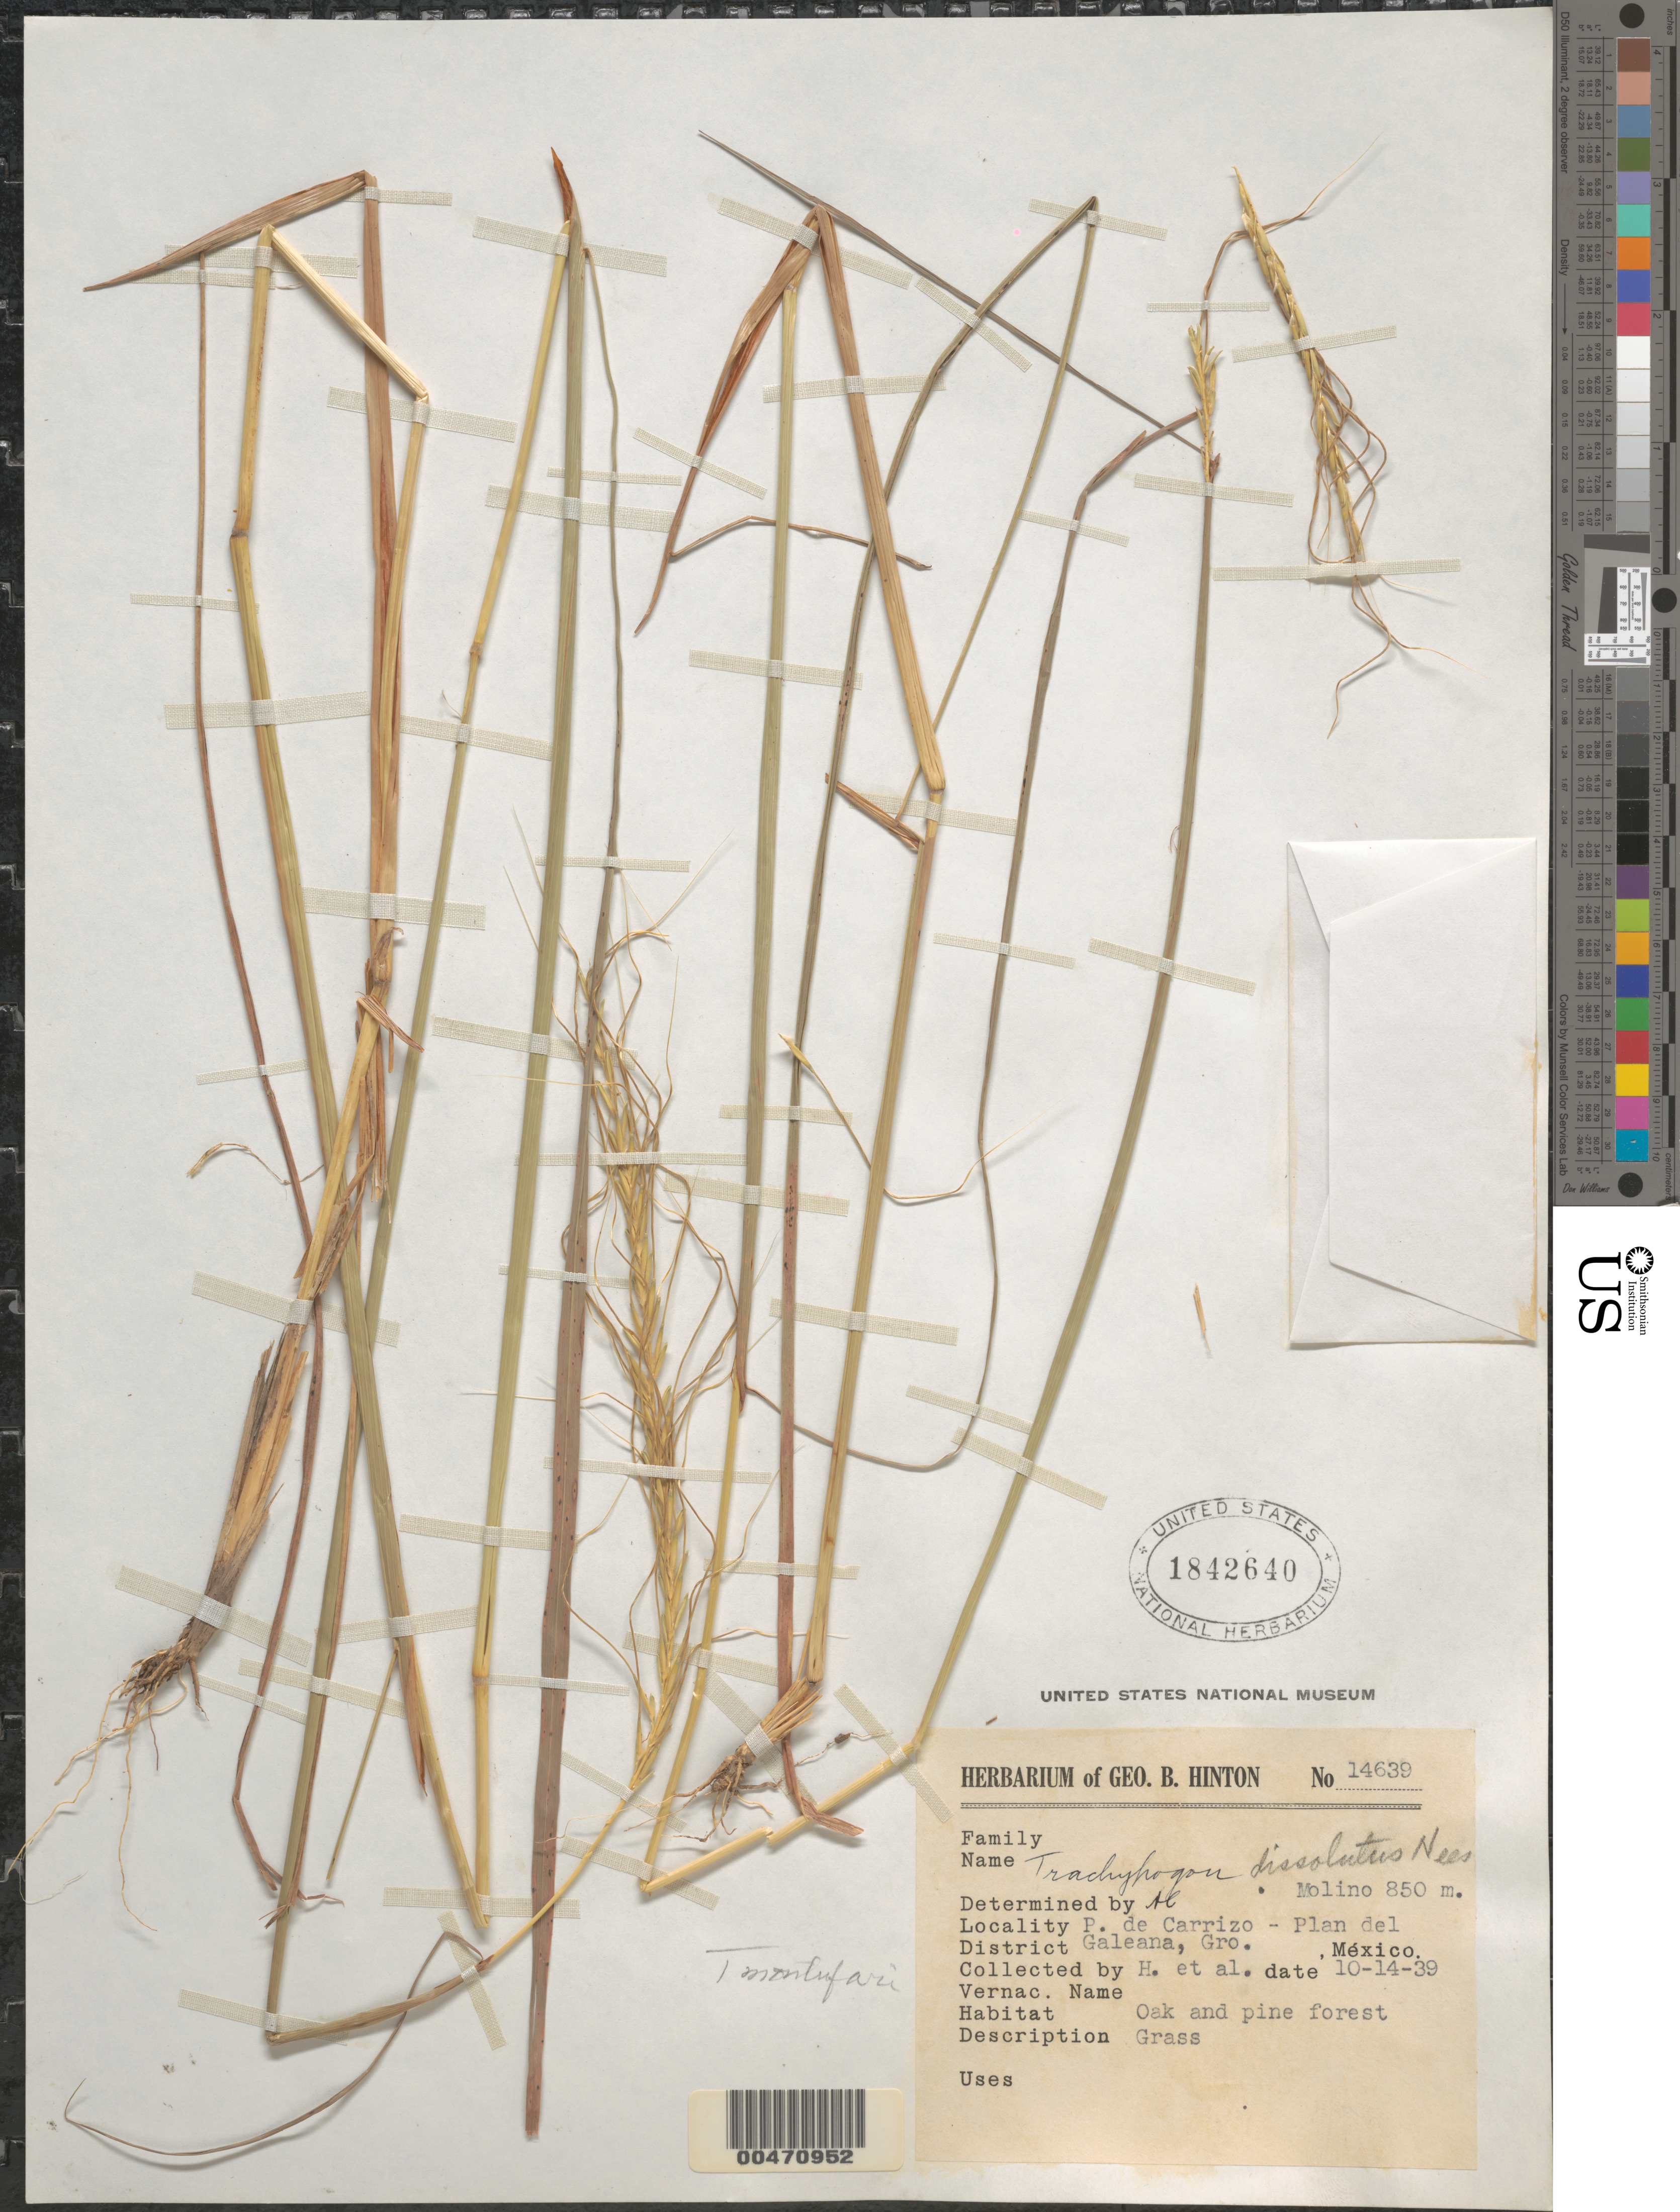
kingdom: Plantae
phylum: Tracheophyta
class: Liliopsida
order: Poales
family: Poaceae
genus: Trachypogon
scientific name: Trachypogon montufari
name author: (Kunth) Nees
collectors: G. B. Hinton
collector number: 14639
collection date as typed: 14 Oct 1939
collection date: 1939-10-14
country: Mexico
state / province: Guerrero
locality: P. de Carrizo, Galeana Dist, Molino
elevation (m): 850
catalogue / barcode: US 1842640